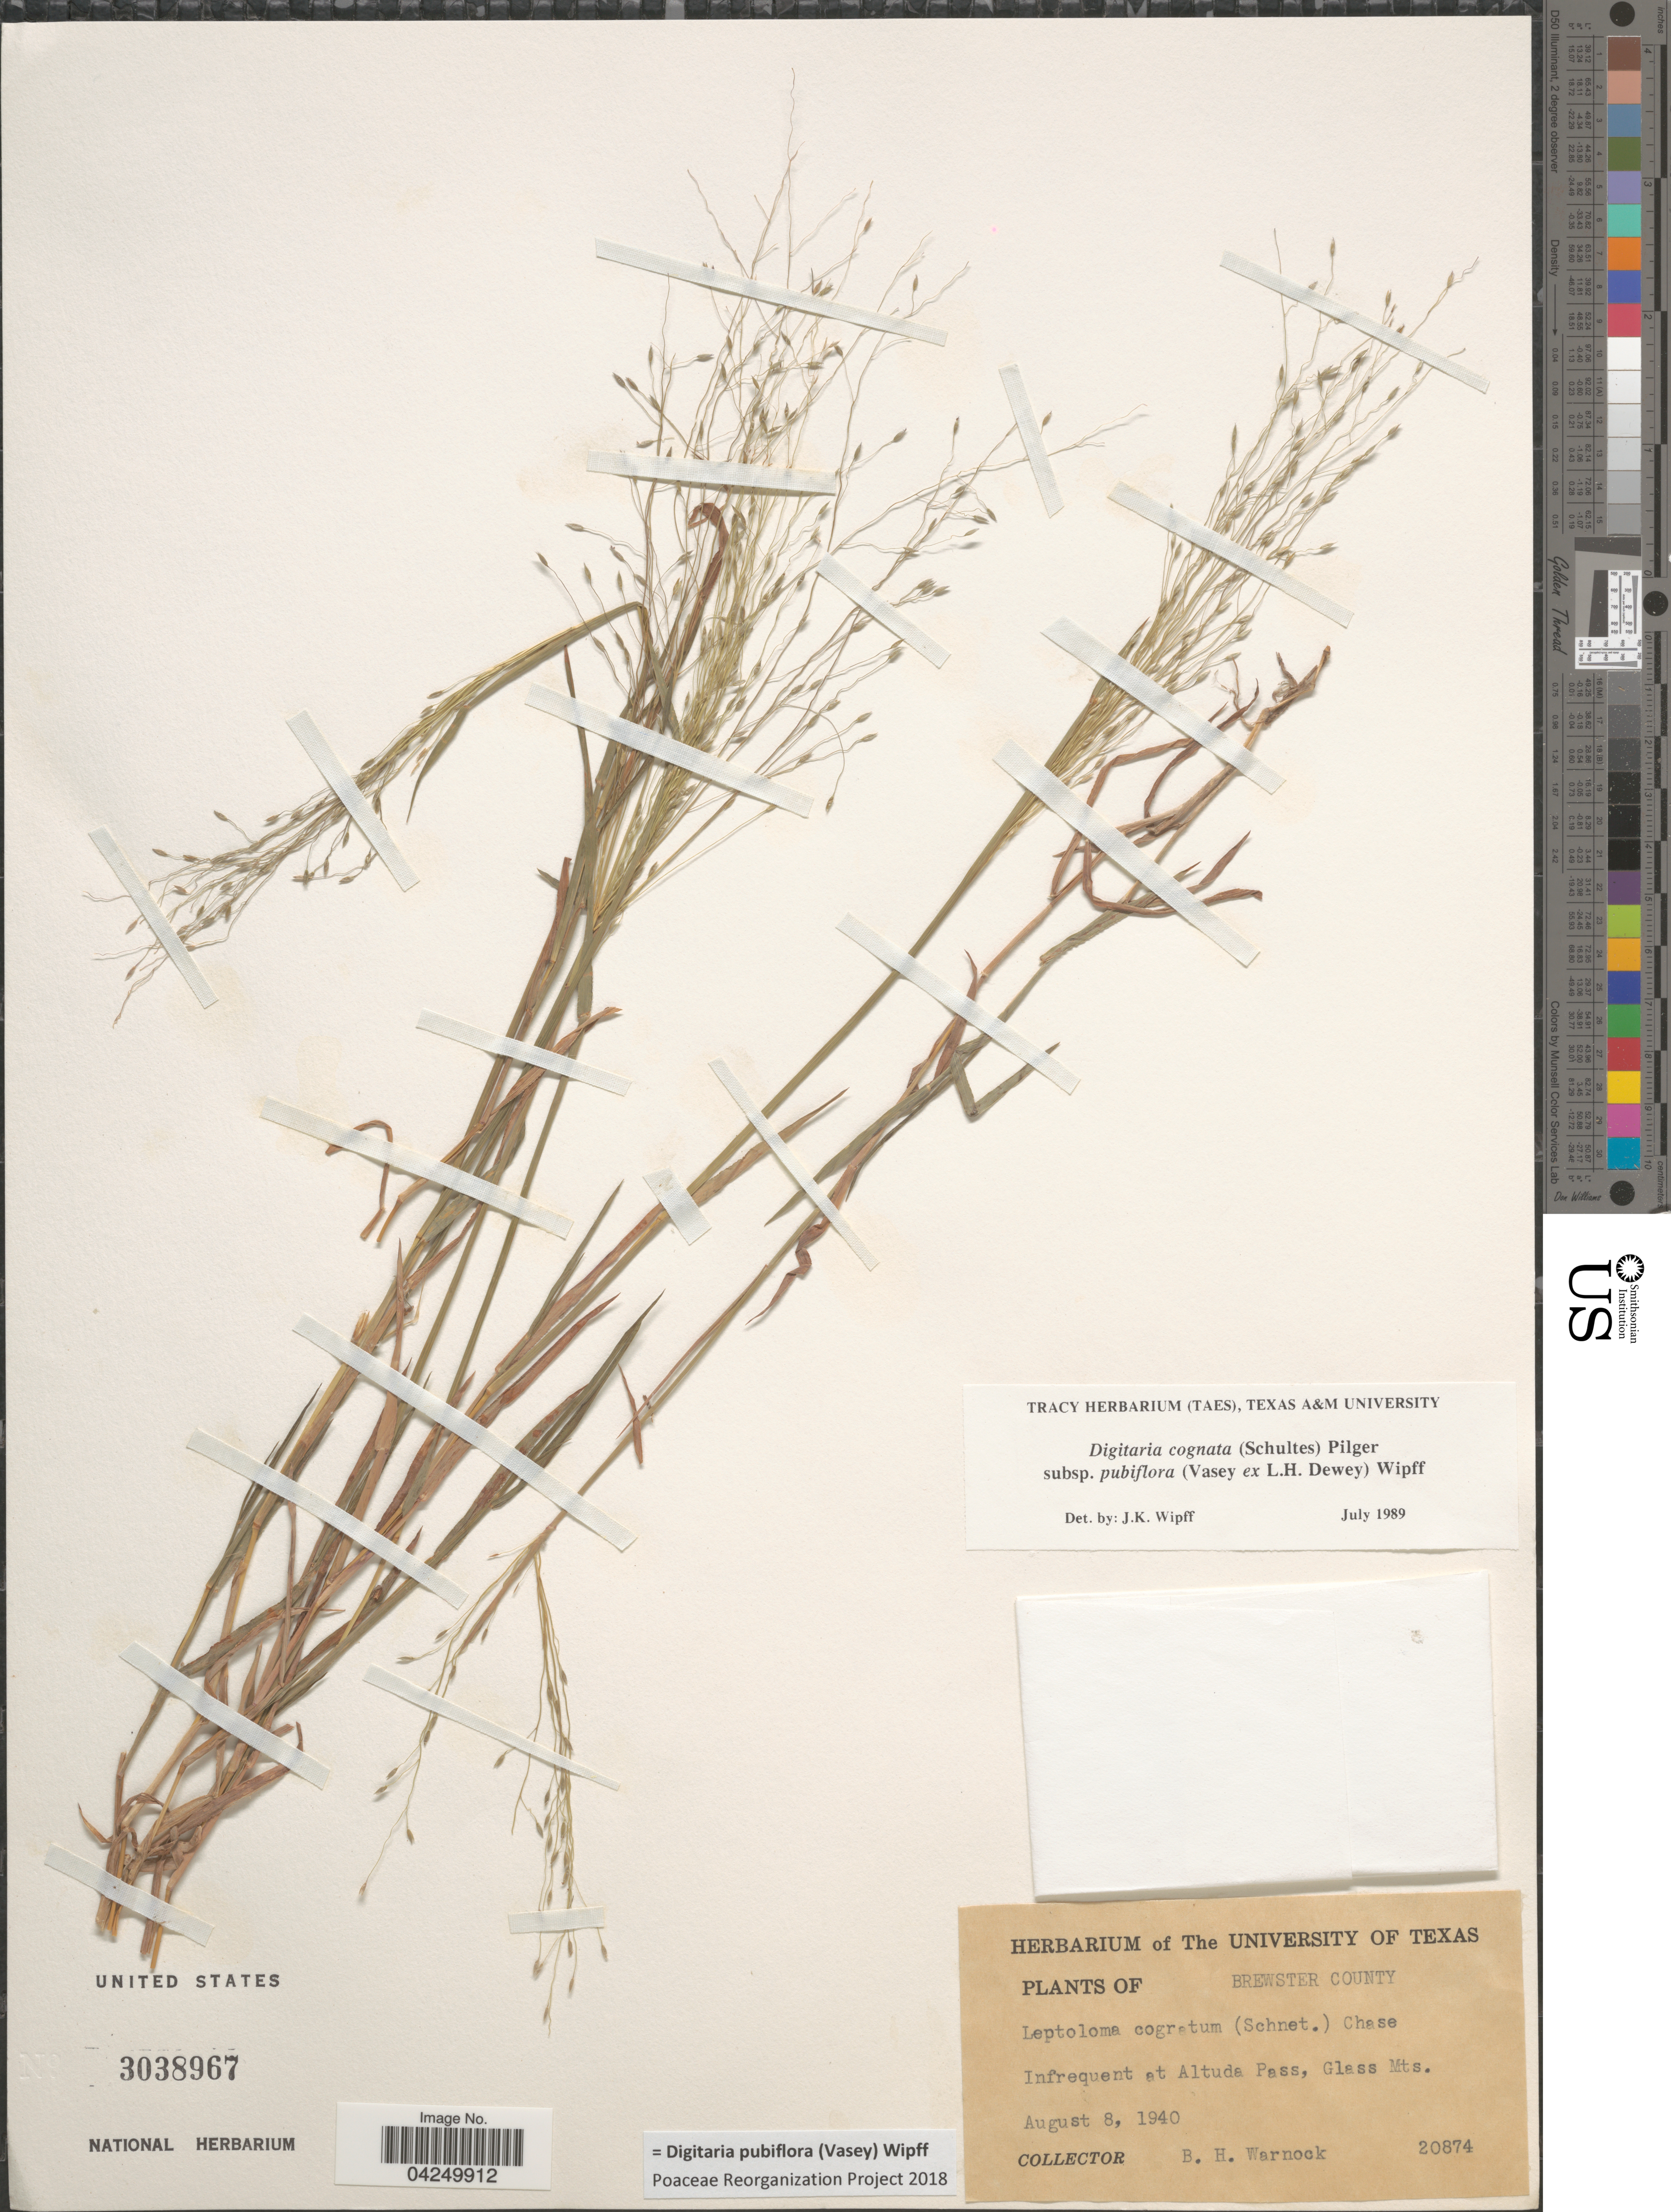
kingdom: Plantae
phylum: Tracheophyta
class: Liliopsida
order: Poales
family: Poaceae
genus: Digitaria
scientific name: Digitaria pubiflora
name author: (Vasey) Wipff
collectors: B. H. Warnock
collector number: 20874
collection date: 1940-08-08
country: United States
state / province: Texas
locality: Brewster County. Infrequent at Altuda Pass, Glass Mts.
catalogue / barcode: US 3038967